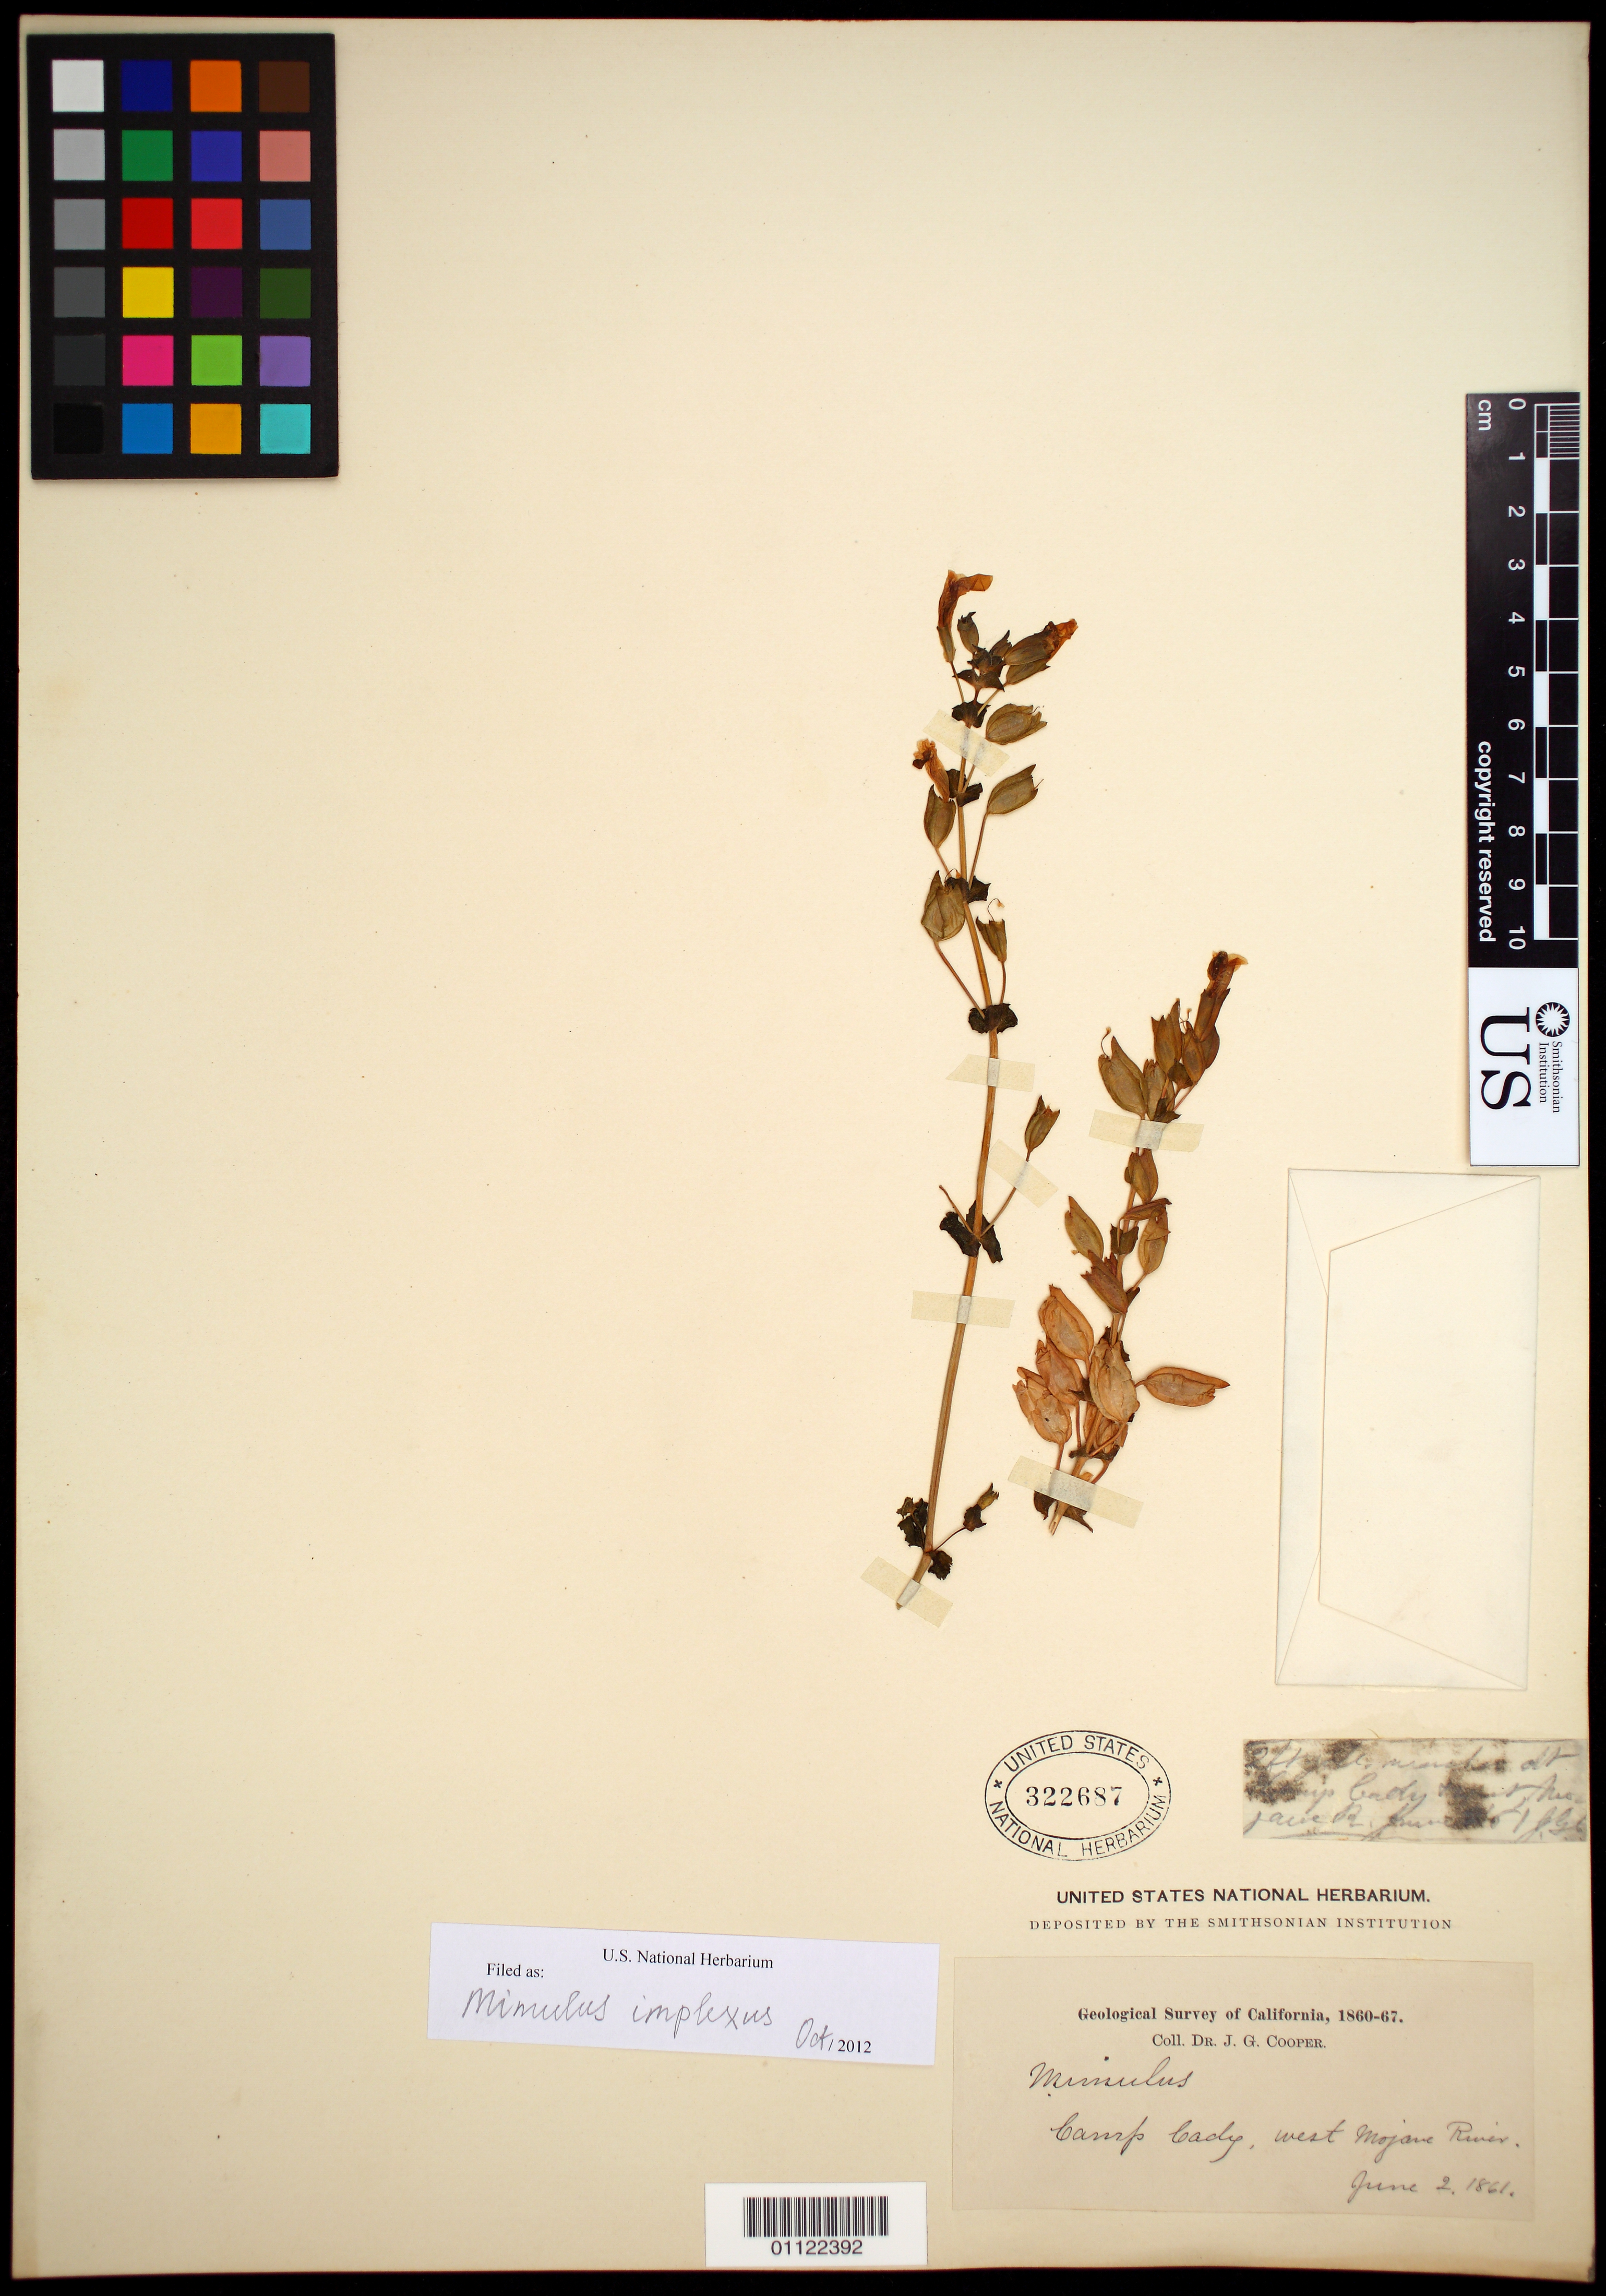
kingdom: Plantae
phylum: Tracheophyta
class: Magnoliopsida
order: Lamiales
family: Phrymaceae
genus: Mimulus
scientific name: Mimulus implexus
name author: Greene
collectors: J. G. Cooper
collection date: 1861-06-02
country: United States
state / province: California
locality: Camp Cady, west Mojave River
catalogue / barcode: US 322687